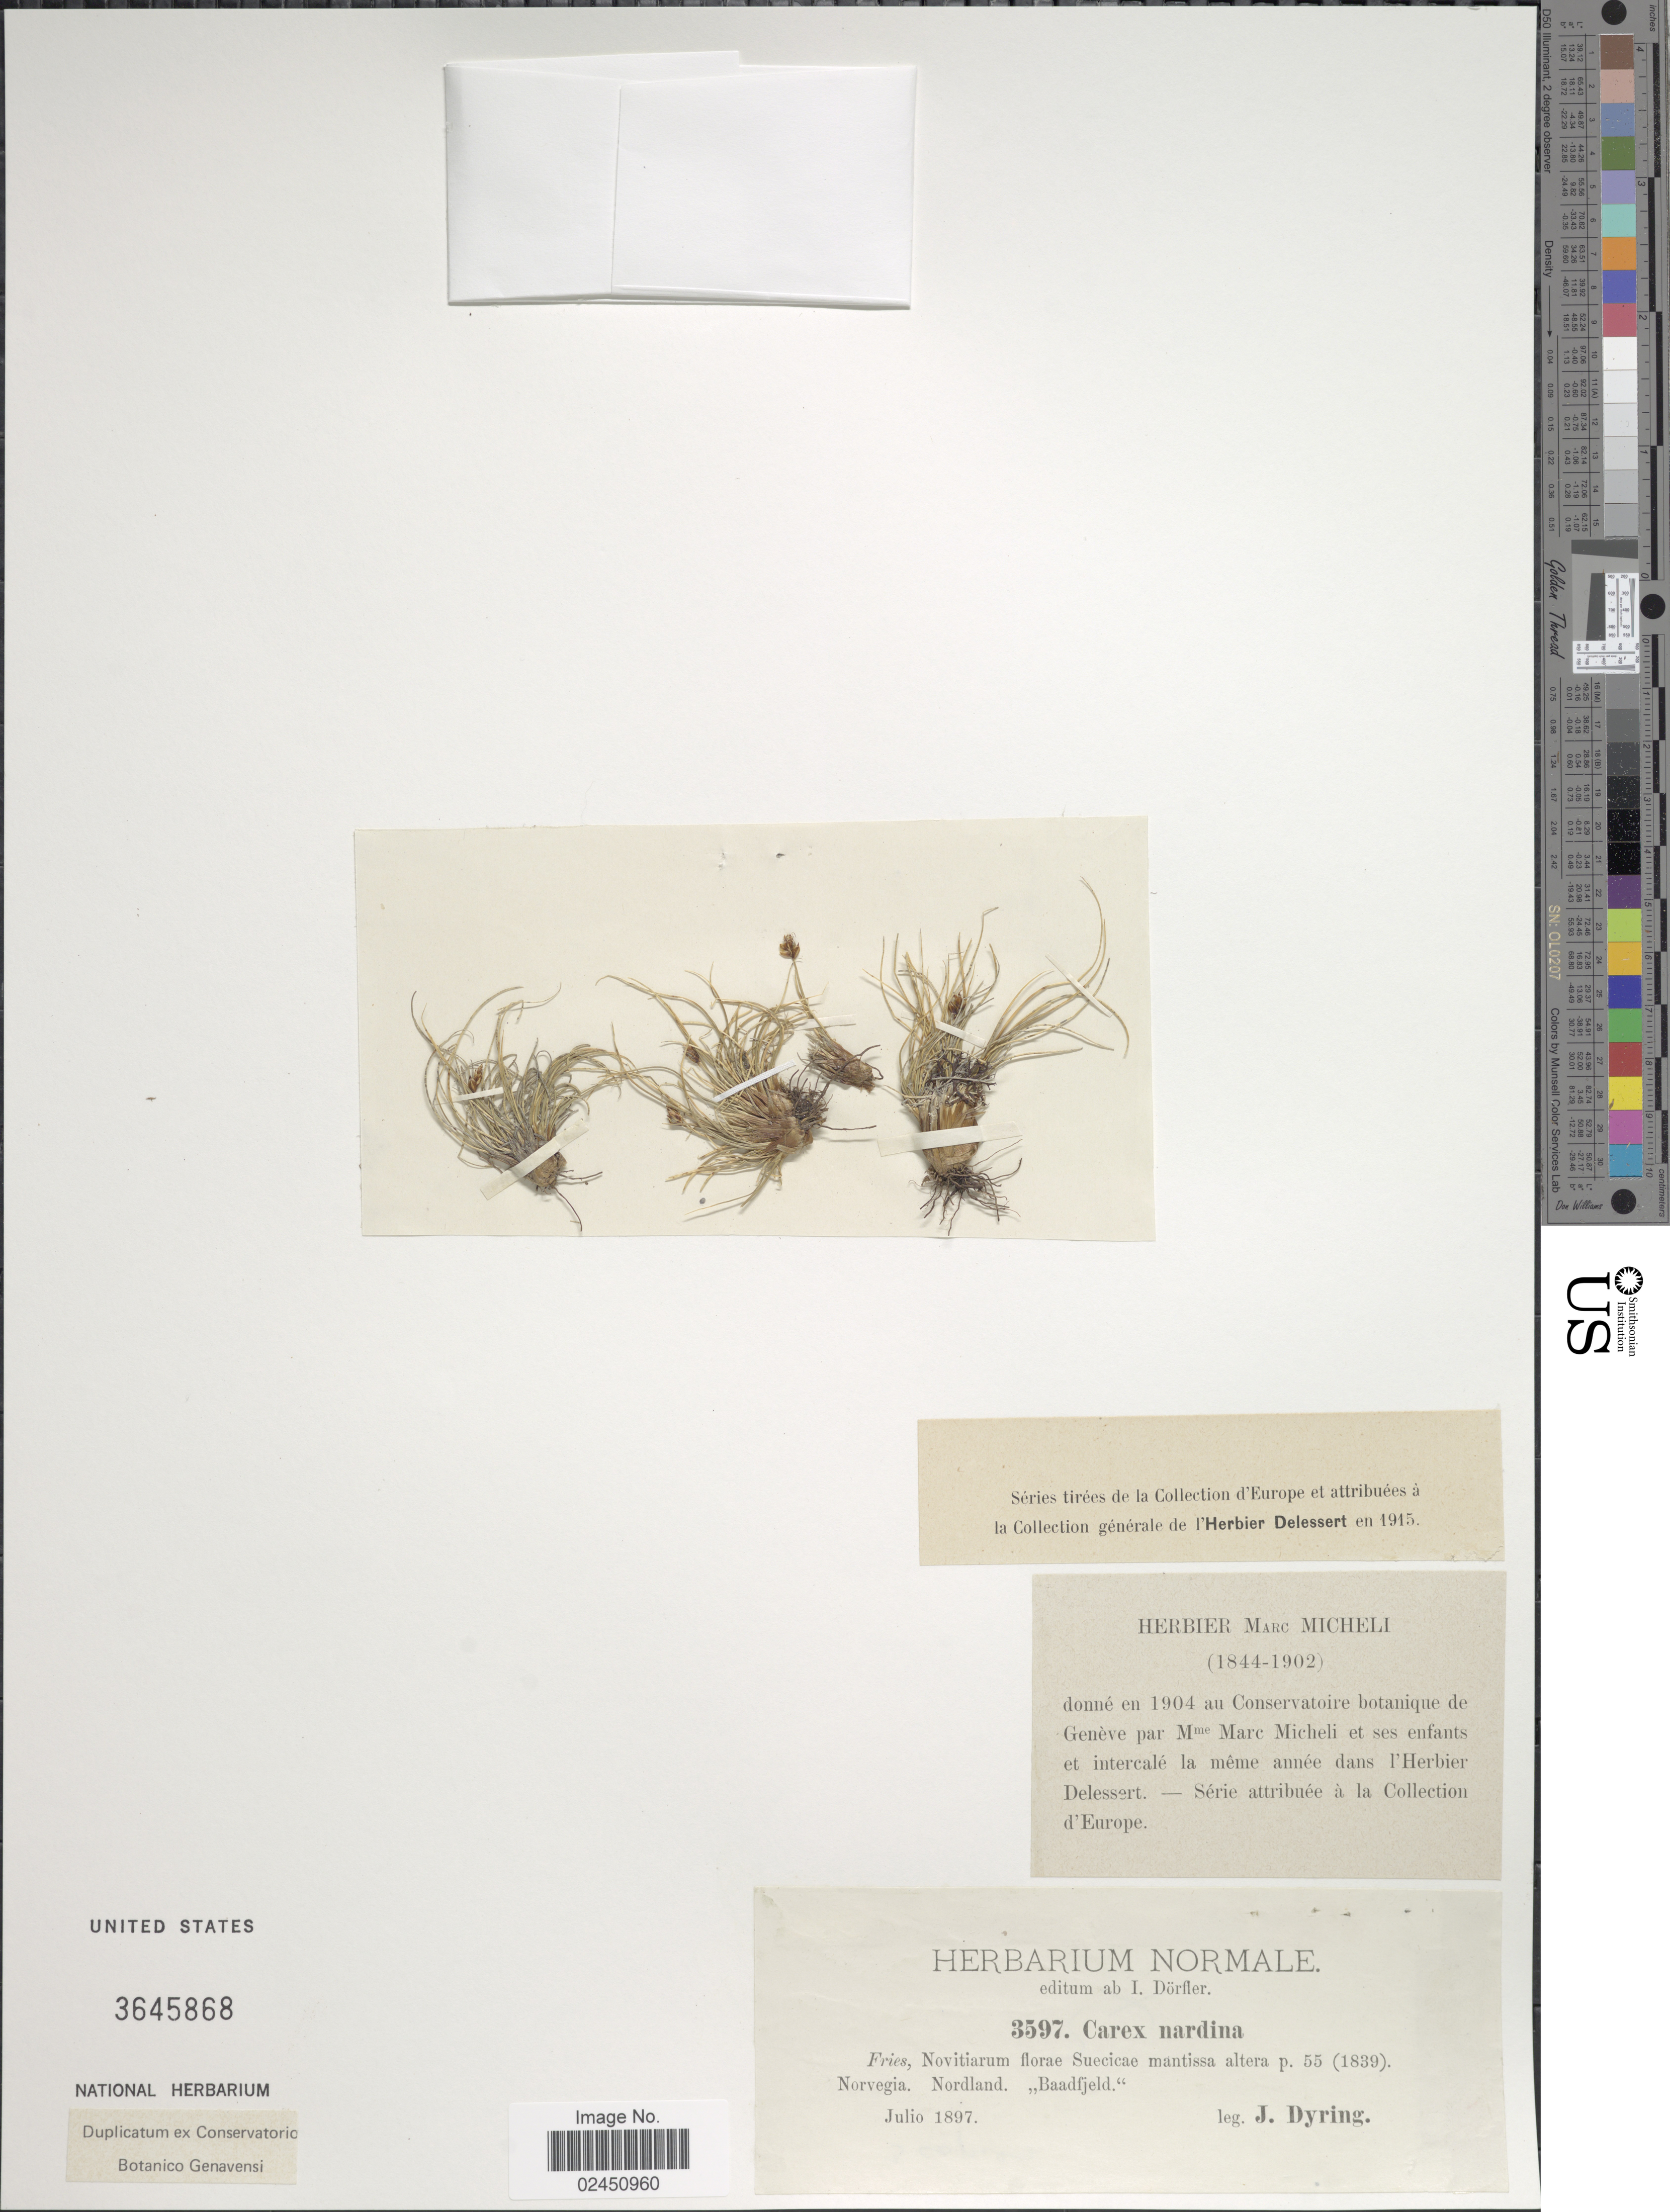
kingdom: Plantae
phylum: Tracheophyta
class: Liliopsida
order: Poales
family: Cyperaceae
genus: Carex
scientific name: Carex nardina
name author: (Hornem.) Fr.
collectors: J. Dyring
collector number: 3597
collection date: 1897-07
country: Norway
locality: Norvegia. Nordland. "Baadfjeld"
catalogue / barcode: US 3645868